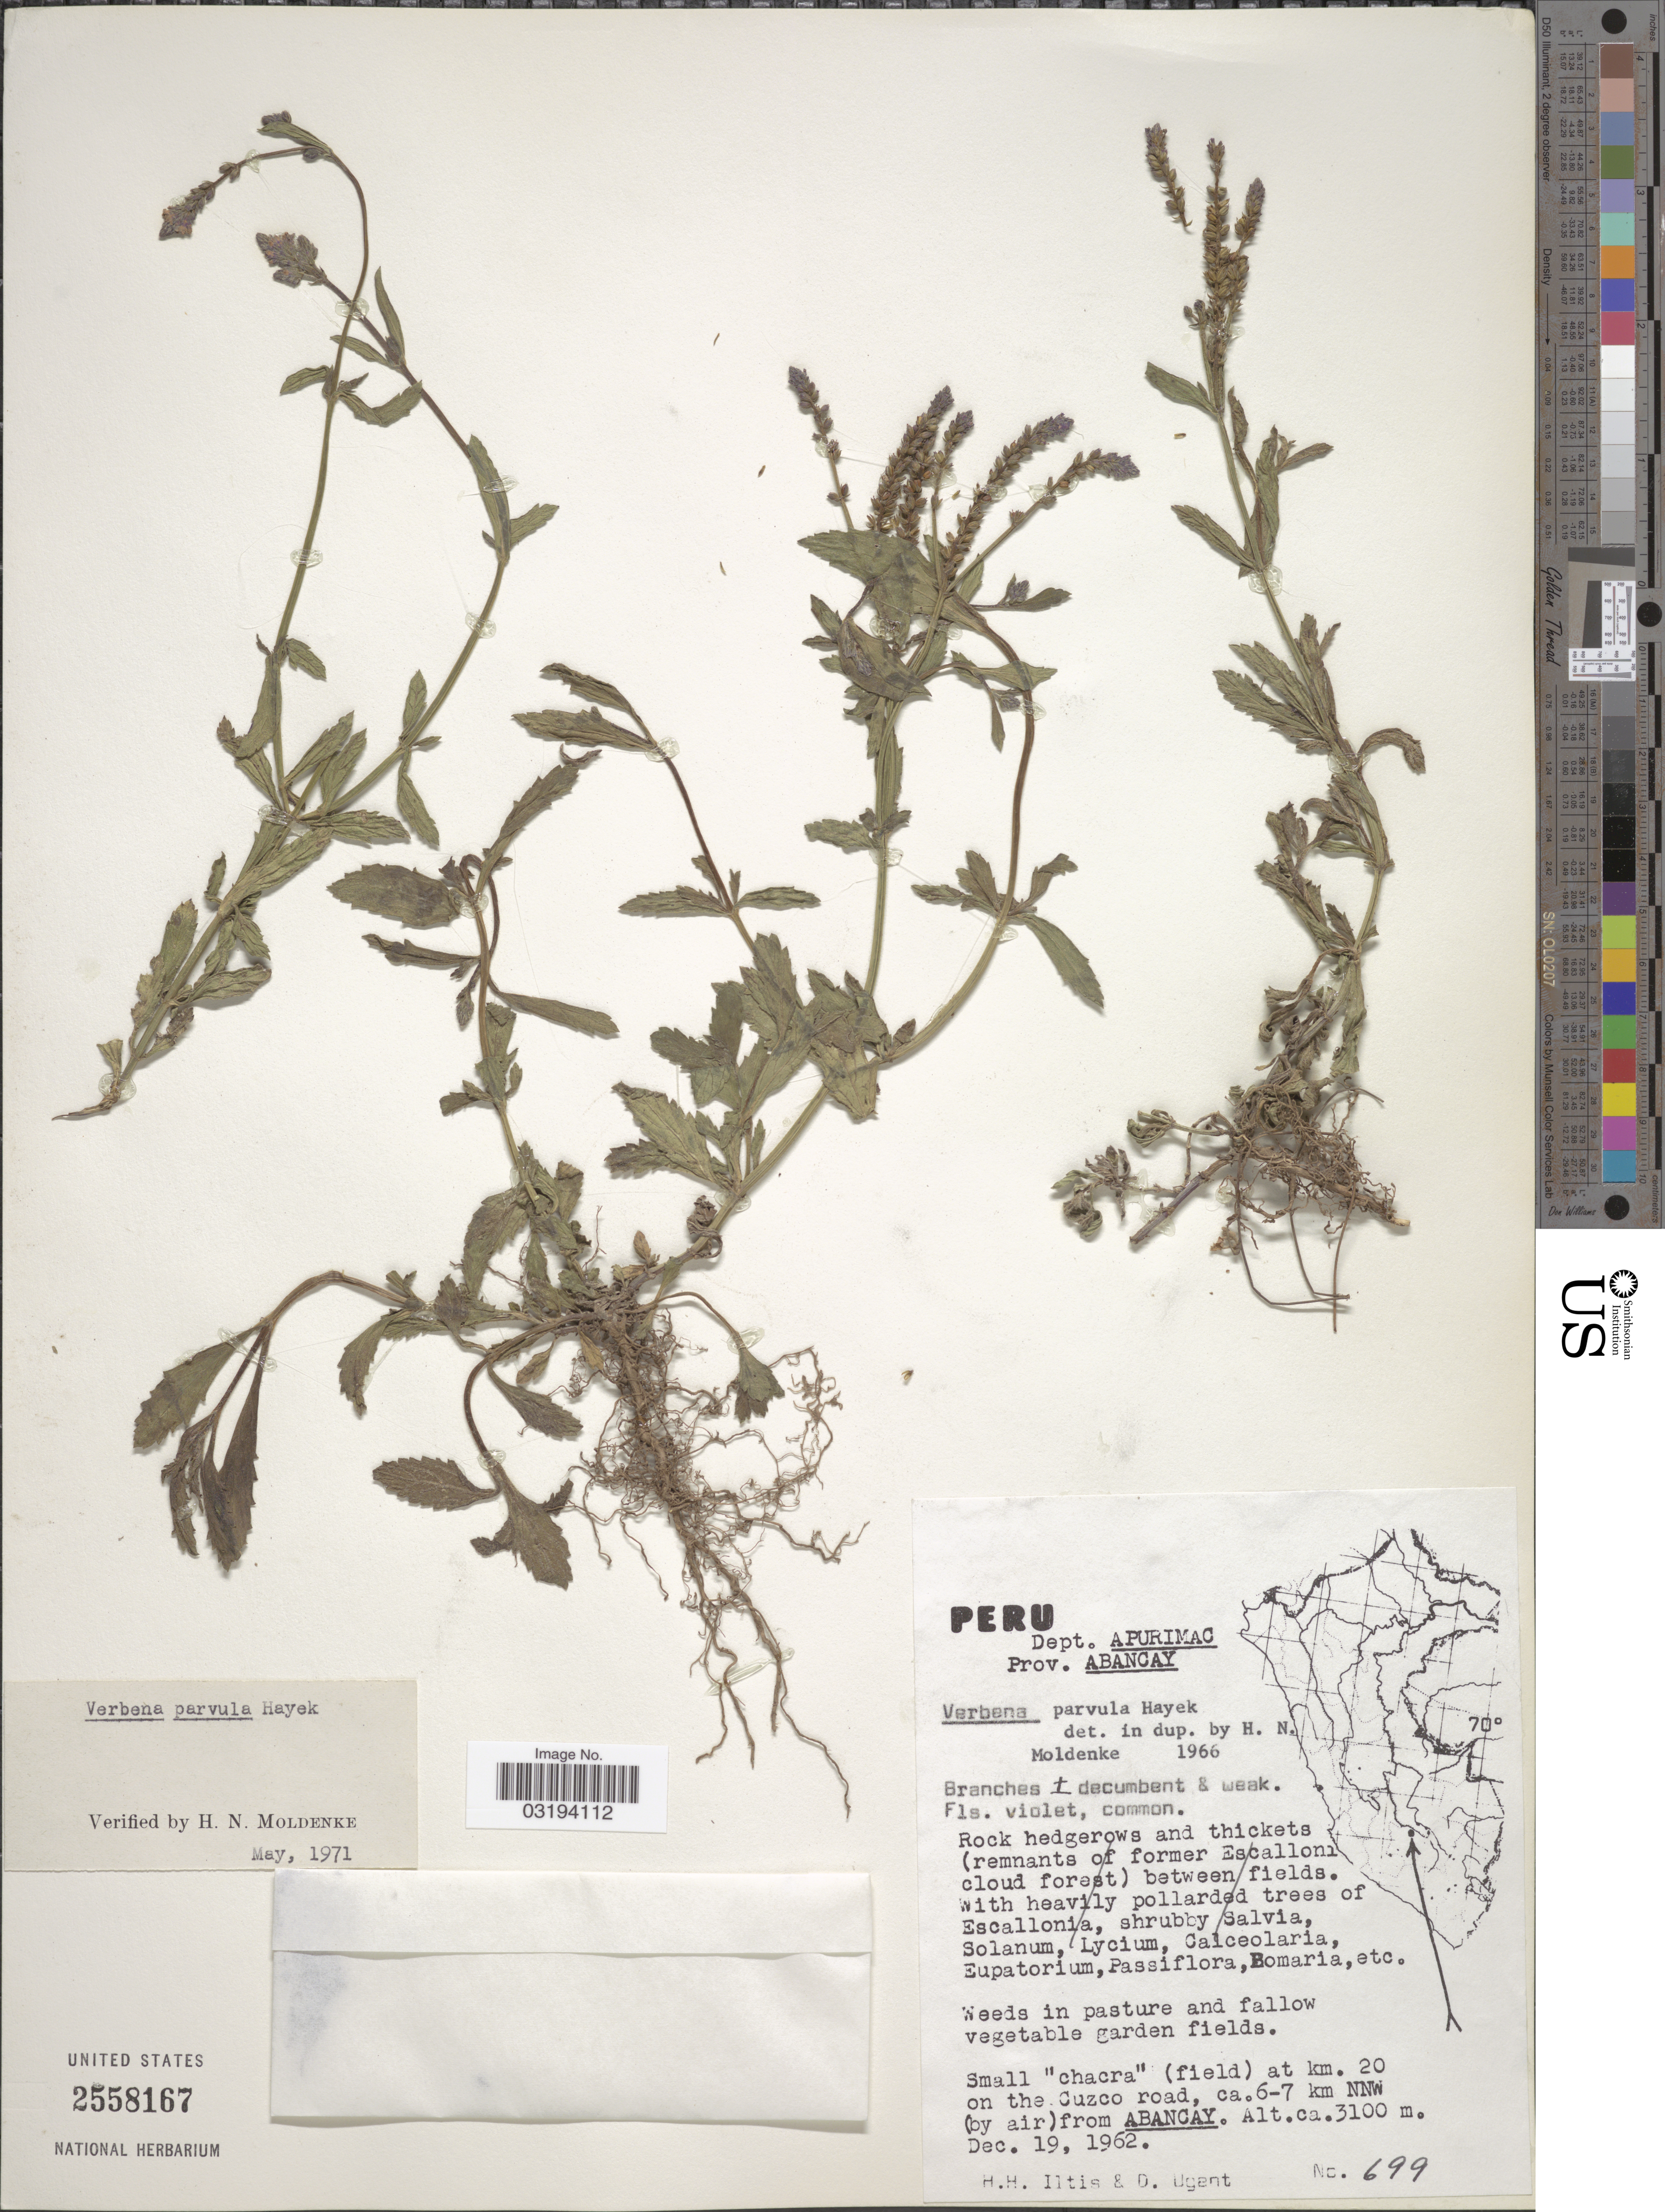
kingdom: Plantae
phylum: Tracheophyta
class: Magnoliopsida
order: Lamiales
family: Verbenaceae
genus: Verbena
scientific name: Verbena parvula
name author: Hayek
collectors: H. H. Iltis & D. Ugent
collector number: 699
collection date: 1962-12-19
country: Peru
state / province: Apurímac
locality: Dept. Apurimac. Prov. Abancay. Small "chacra" (field) at km. 20 on the Cuzco road, ca. 6-7 km NNW (by air) from Abancay.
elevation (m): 3100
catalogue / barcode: US 2558167